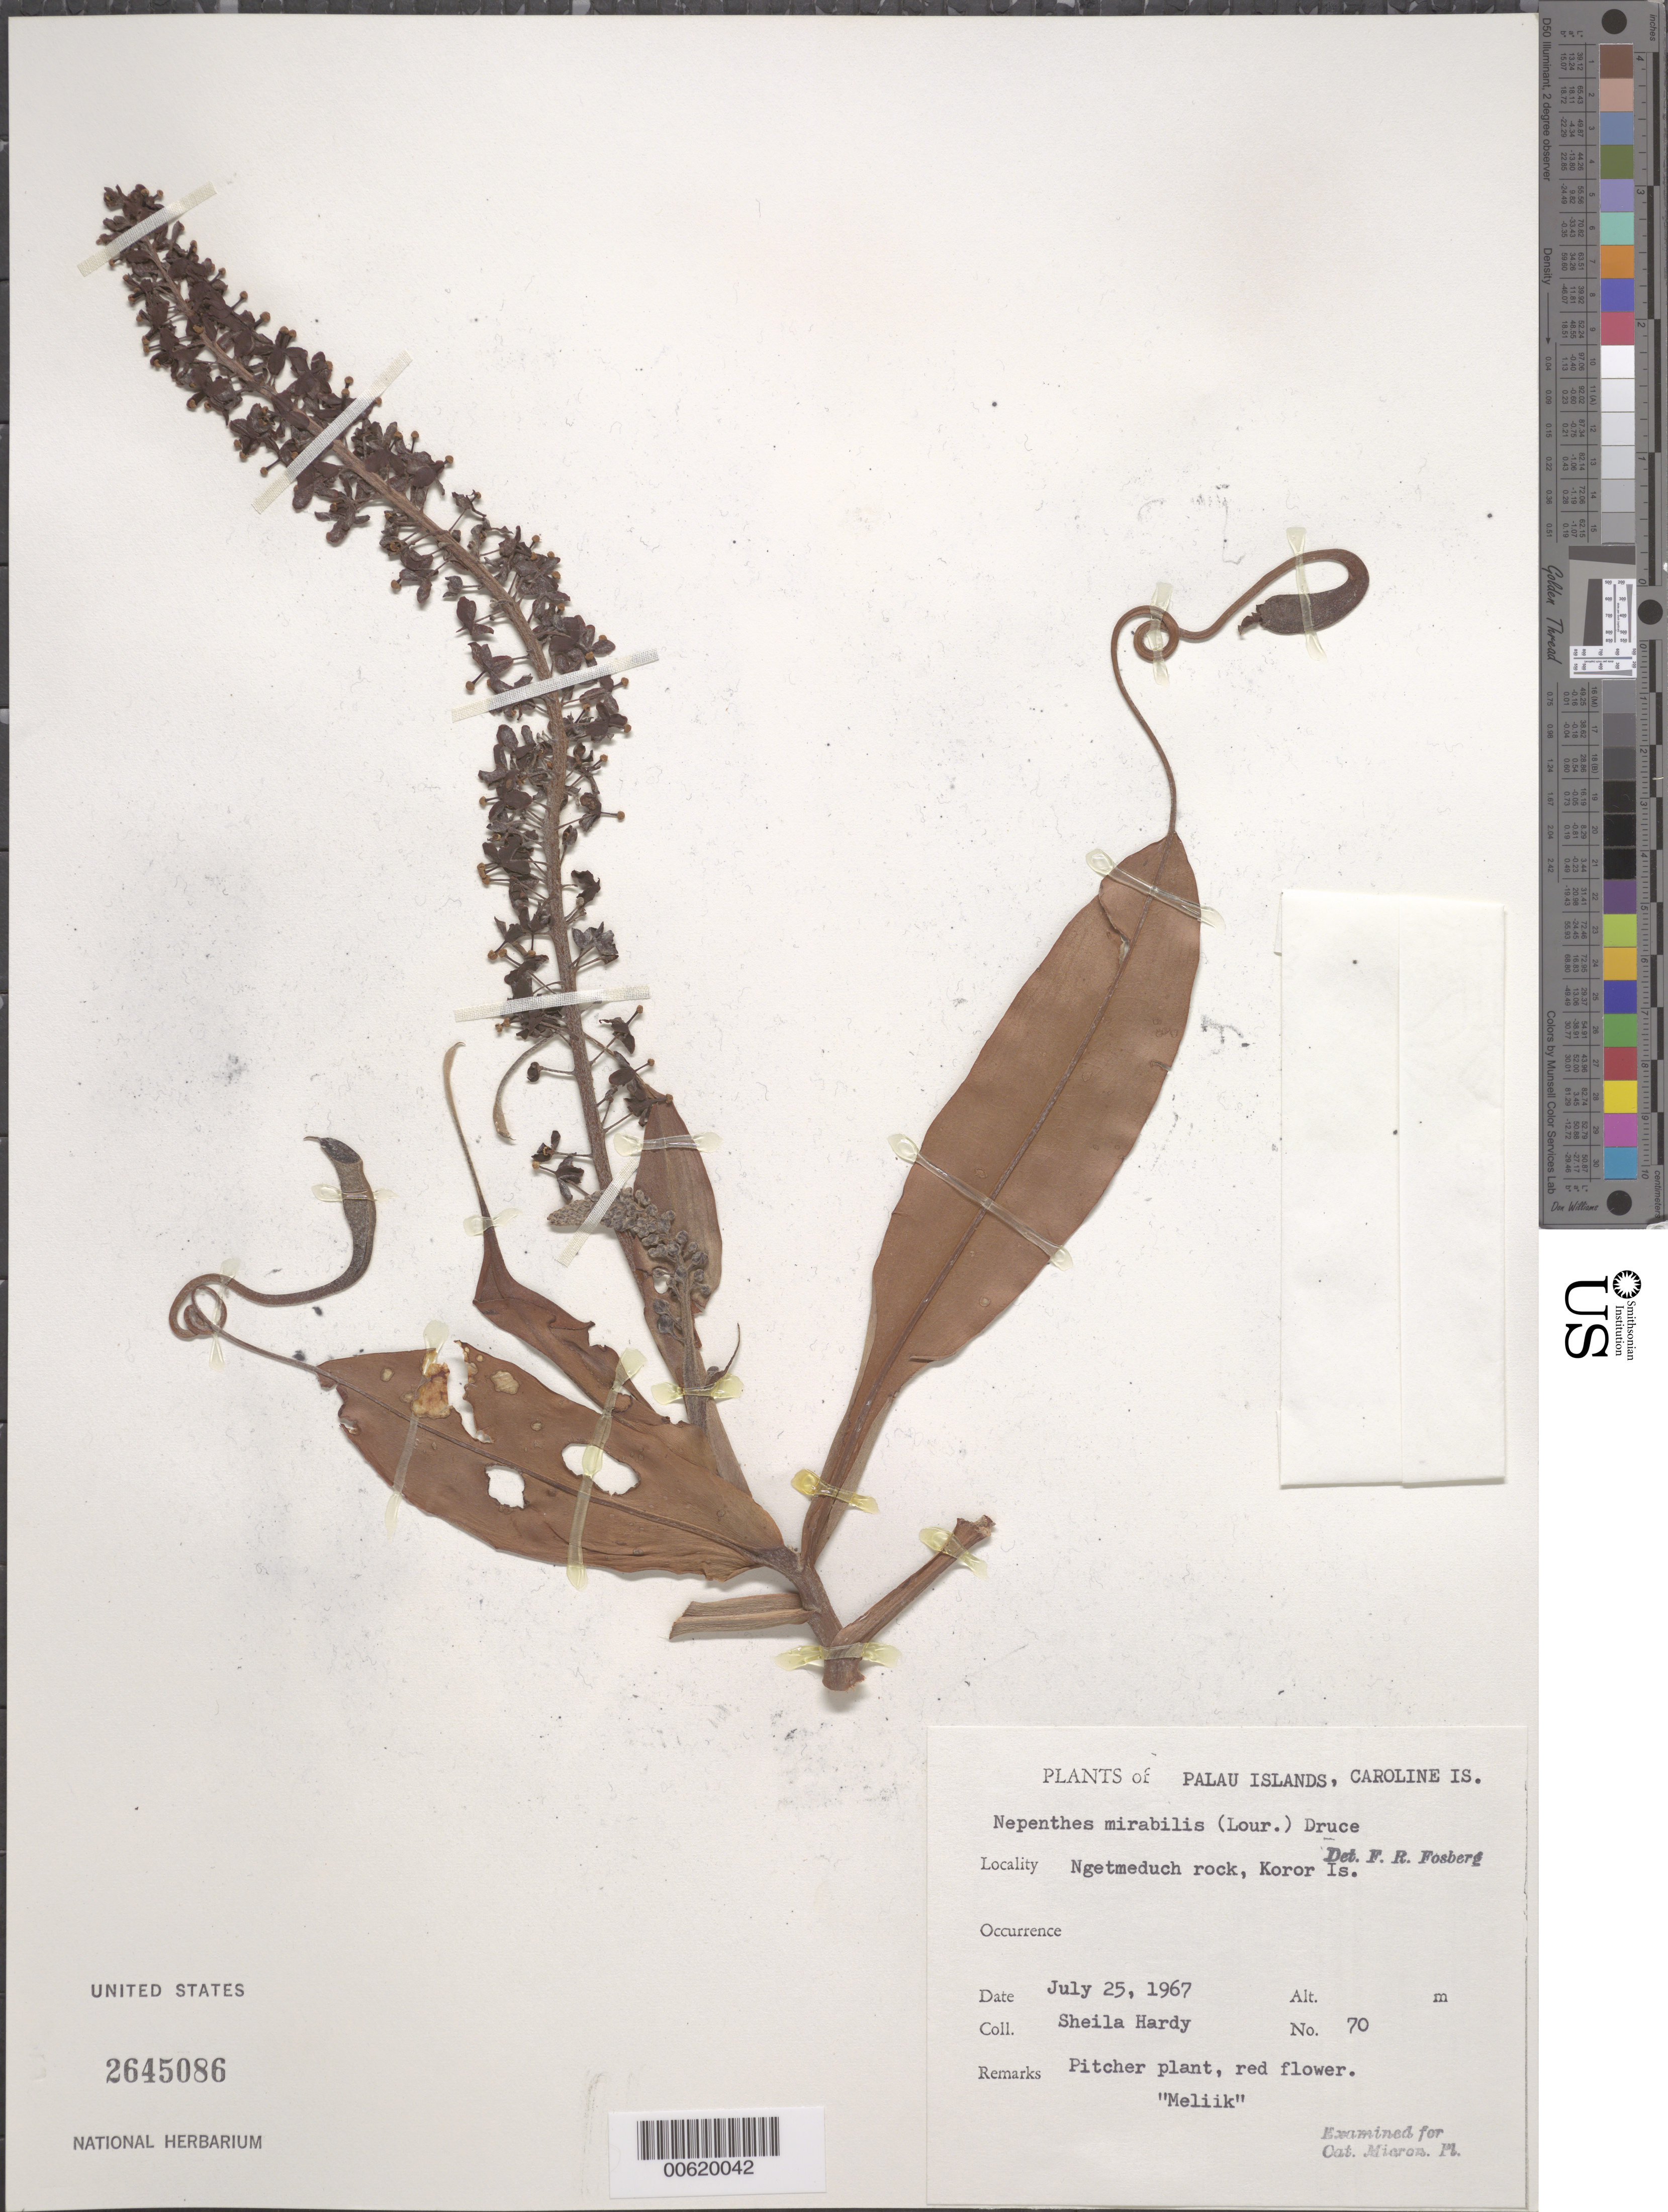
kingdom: Plantae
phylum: Tracheophyta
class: Magnoliopsida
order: Caryophyllales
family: Nepenthaceae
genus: Nepenthes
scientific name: Nepenthes mirabilis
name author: (Lour.) Druce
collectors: S. Hardy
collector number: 70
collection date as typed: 25 Jul 1967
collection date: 1967-07-25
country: Palau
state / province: Koror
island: Oreor (Koror)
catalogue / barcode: US 2645086